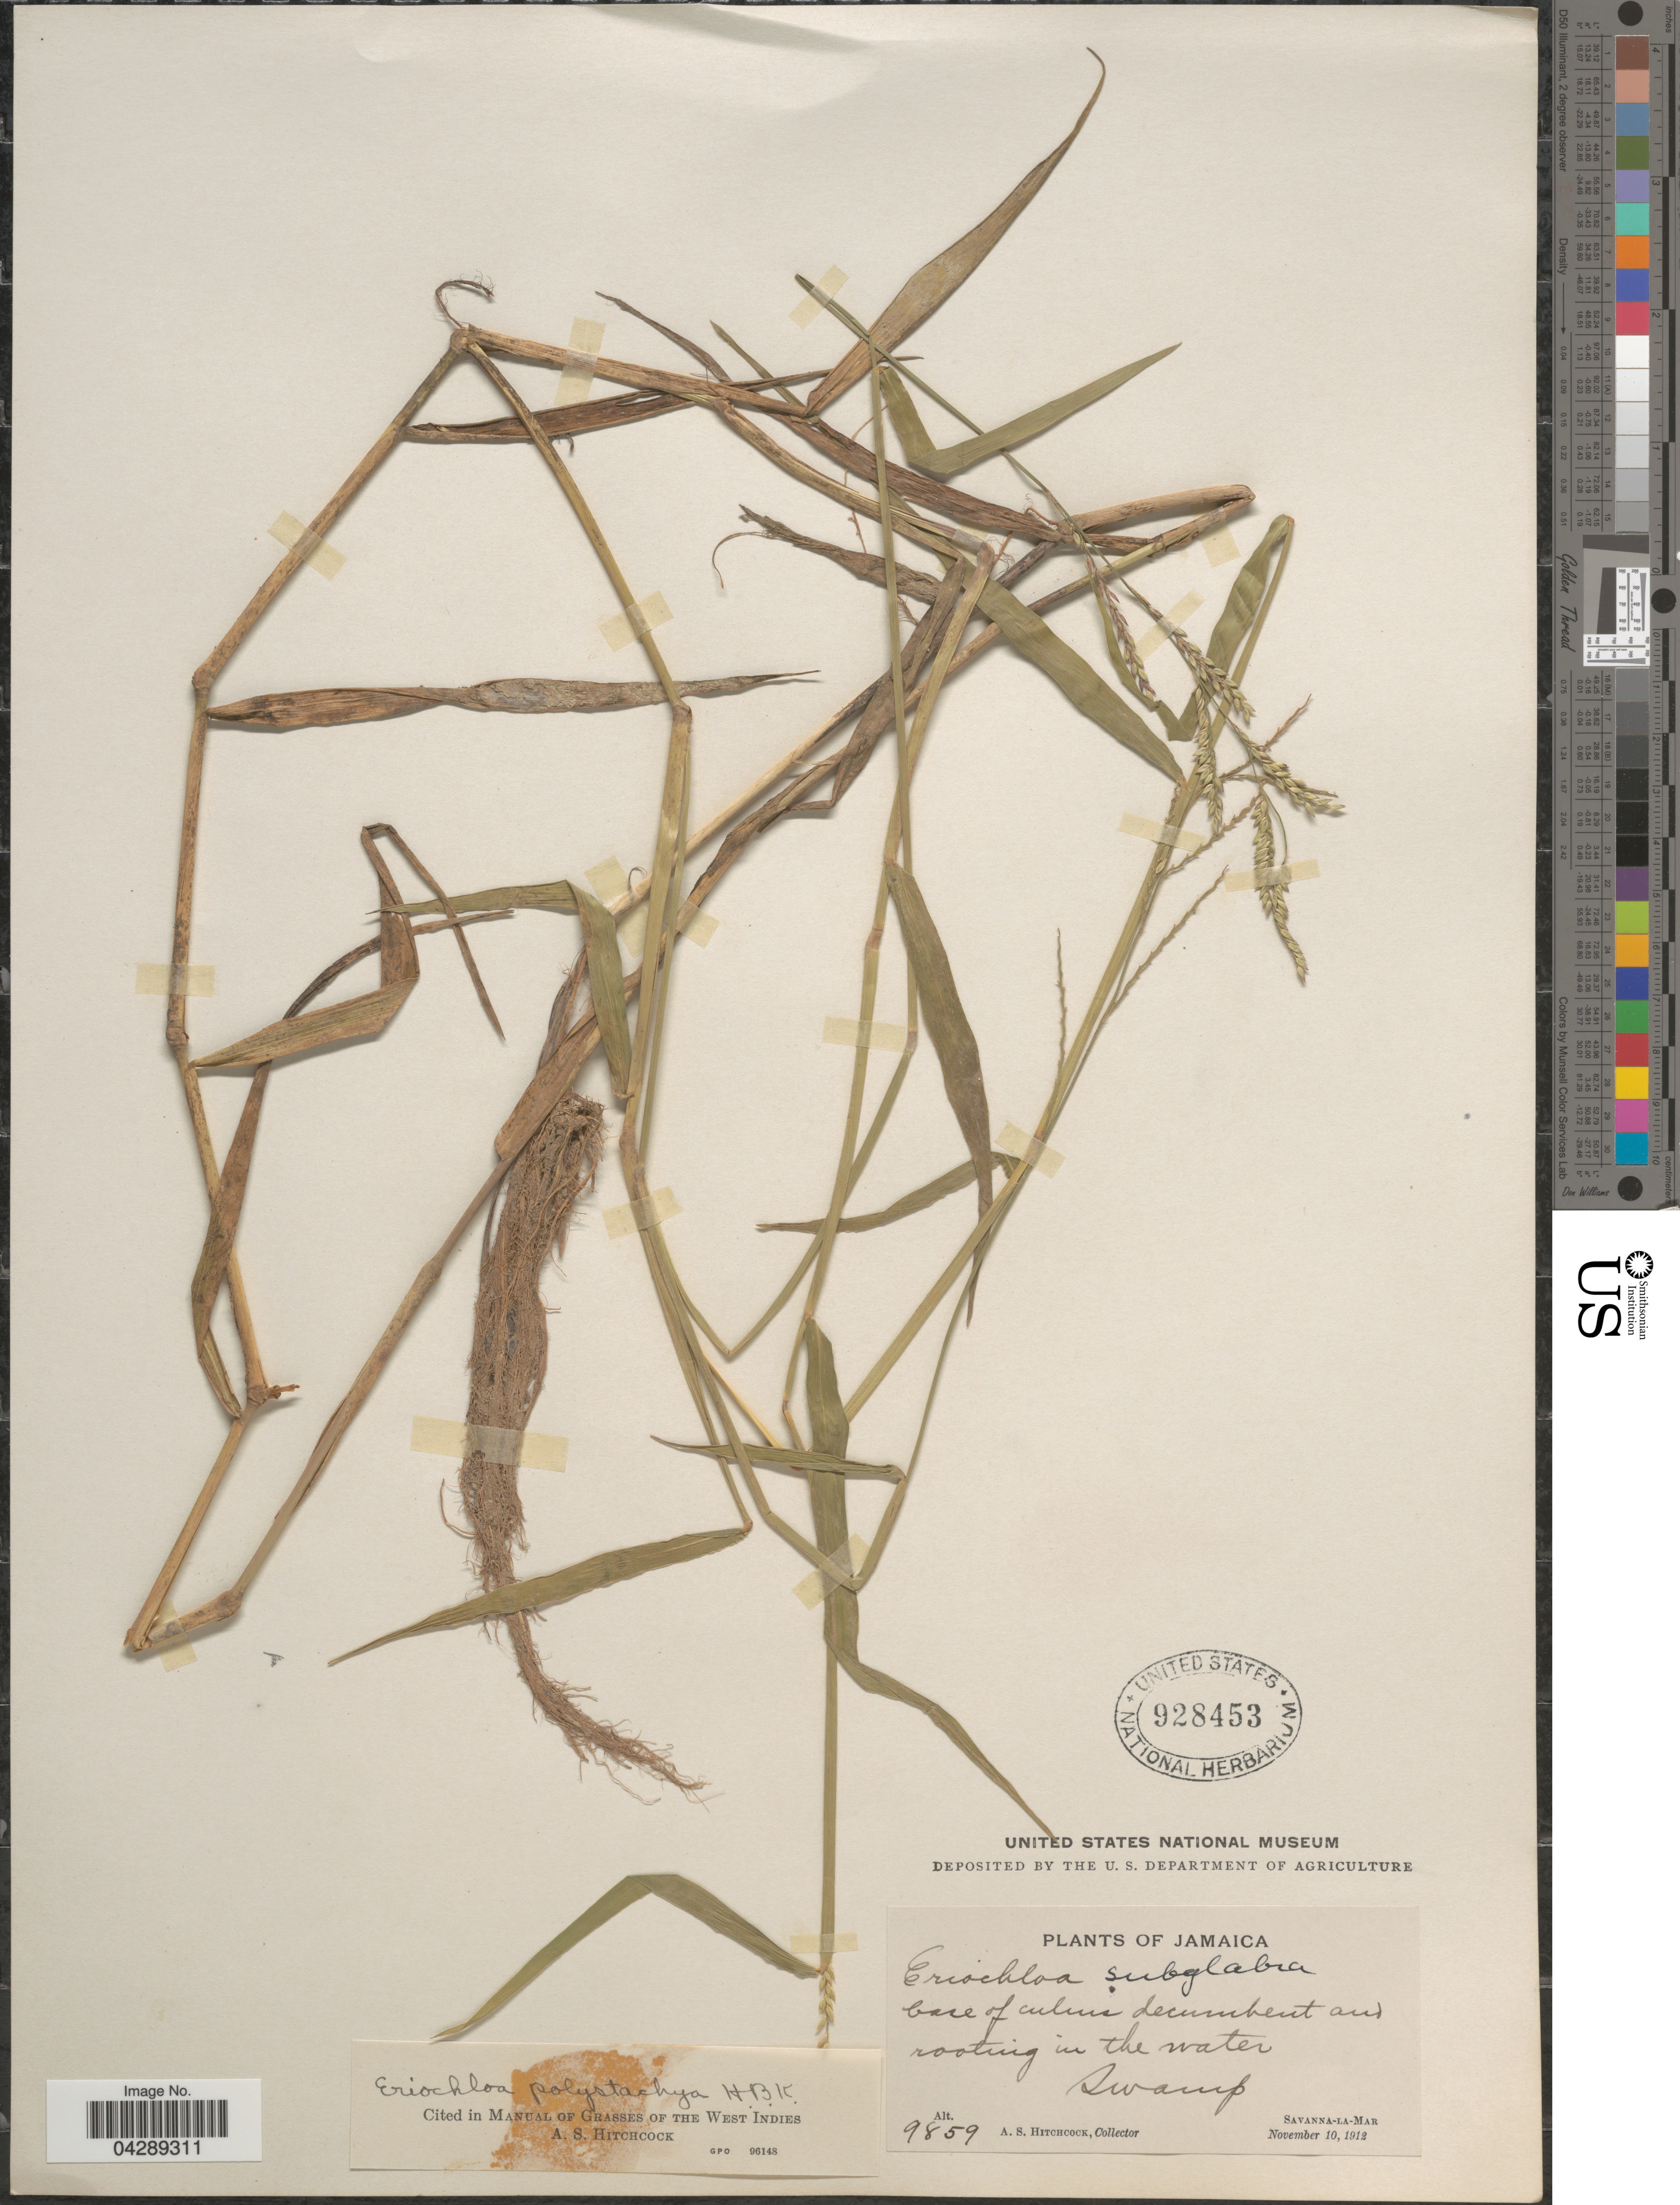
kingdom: Plantae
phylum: Tracheophyta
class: Liliopsida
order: Poales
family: Poaceae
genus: Eriochloa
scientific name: Eriochloa polystachya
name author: Kunth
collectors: A. S. Hitchcock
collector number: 9859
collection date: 1912-11-10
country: Jamaica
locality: Swamp. Savanna-La-Mar.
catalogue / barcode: US 928453